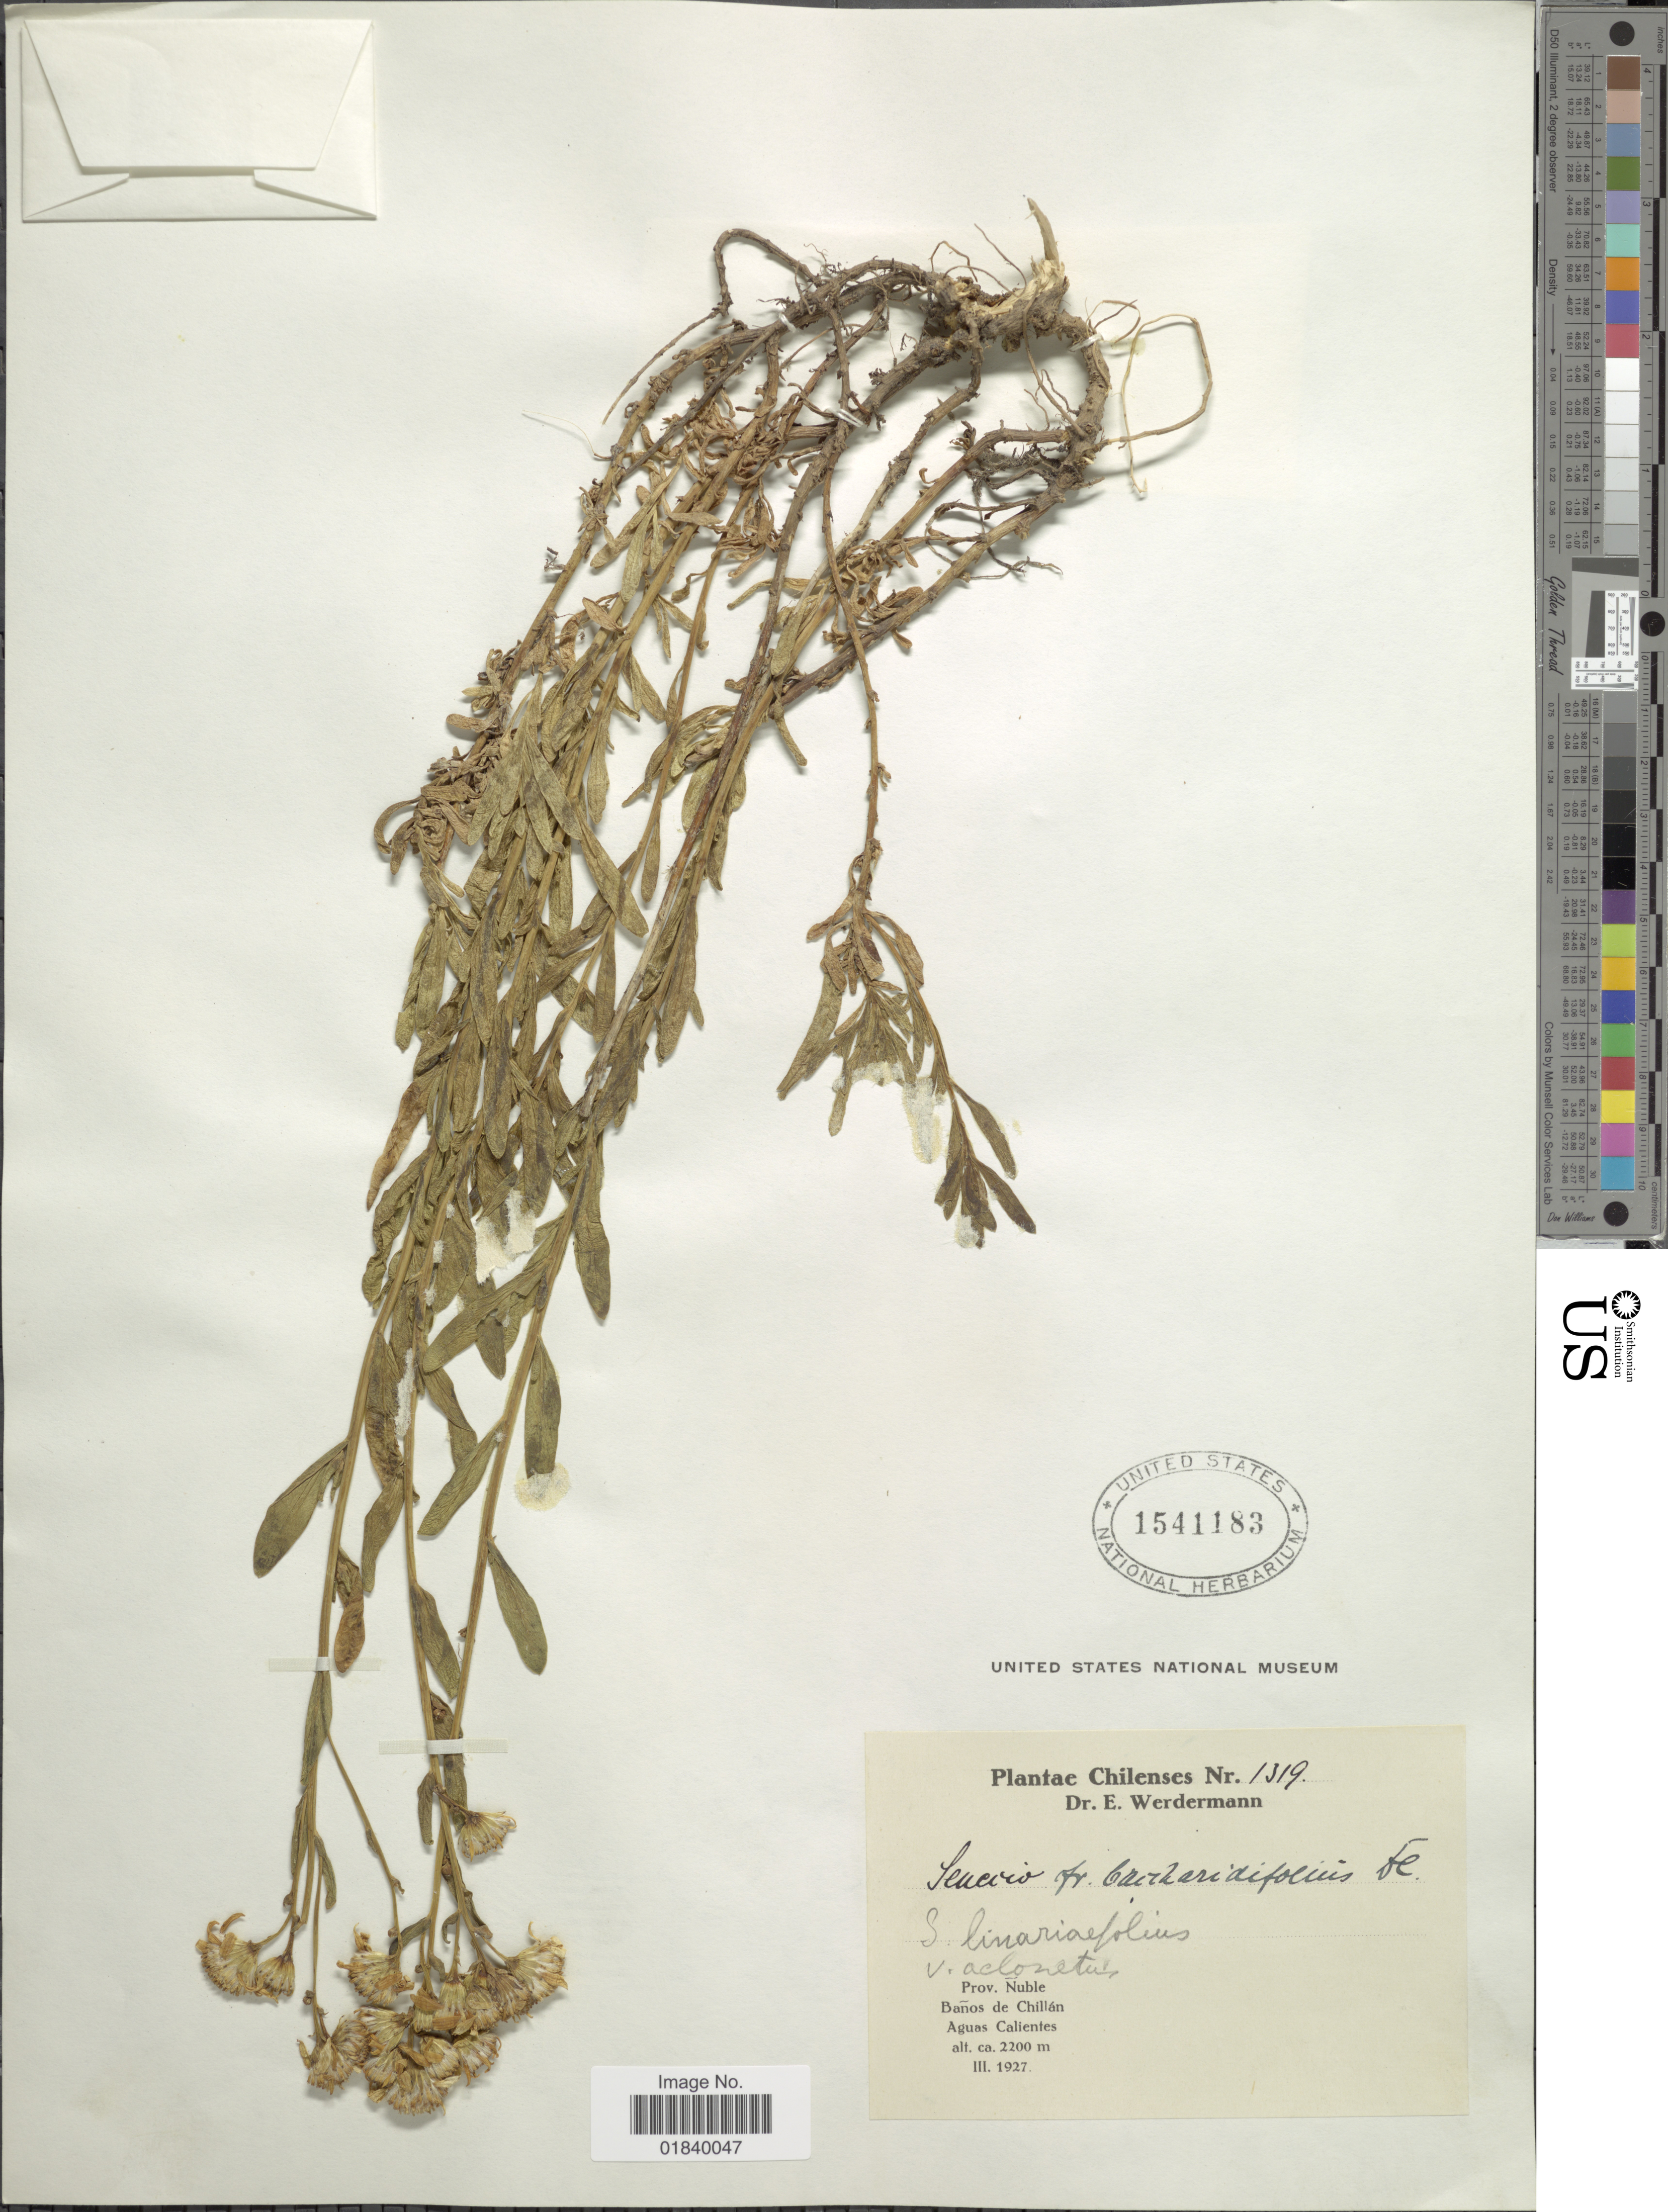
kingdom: Plantae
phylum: Tracheophyta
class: Magnoliopsida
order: Asterales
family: Asteraceae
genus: Senecio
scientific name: Senecio linariifolius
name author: Poepp. ex DC.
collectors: E. Werdermann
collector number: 1319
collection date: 1927-03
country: Chile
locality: Chilenses. Prov. Nuble, Banos de Chillan Aguas Calientes.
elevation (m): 2200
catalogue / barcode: US 1541183